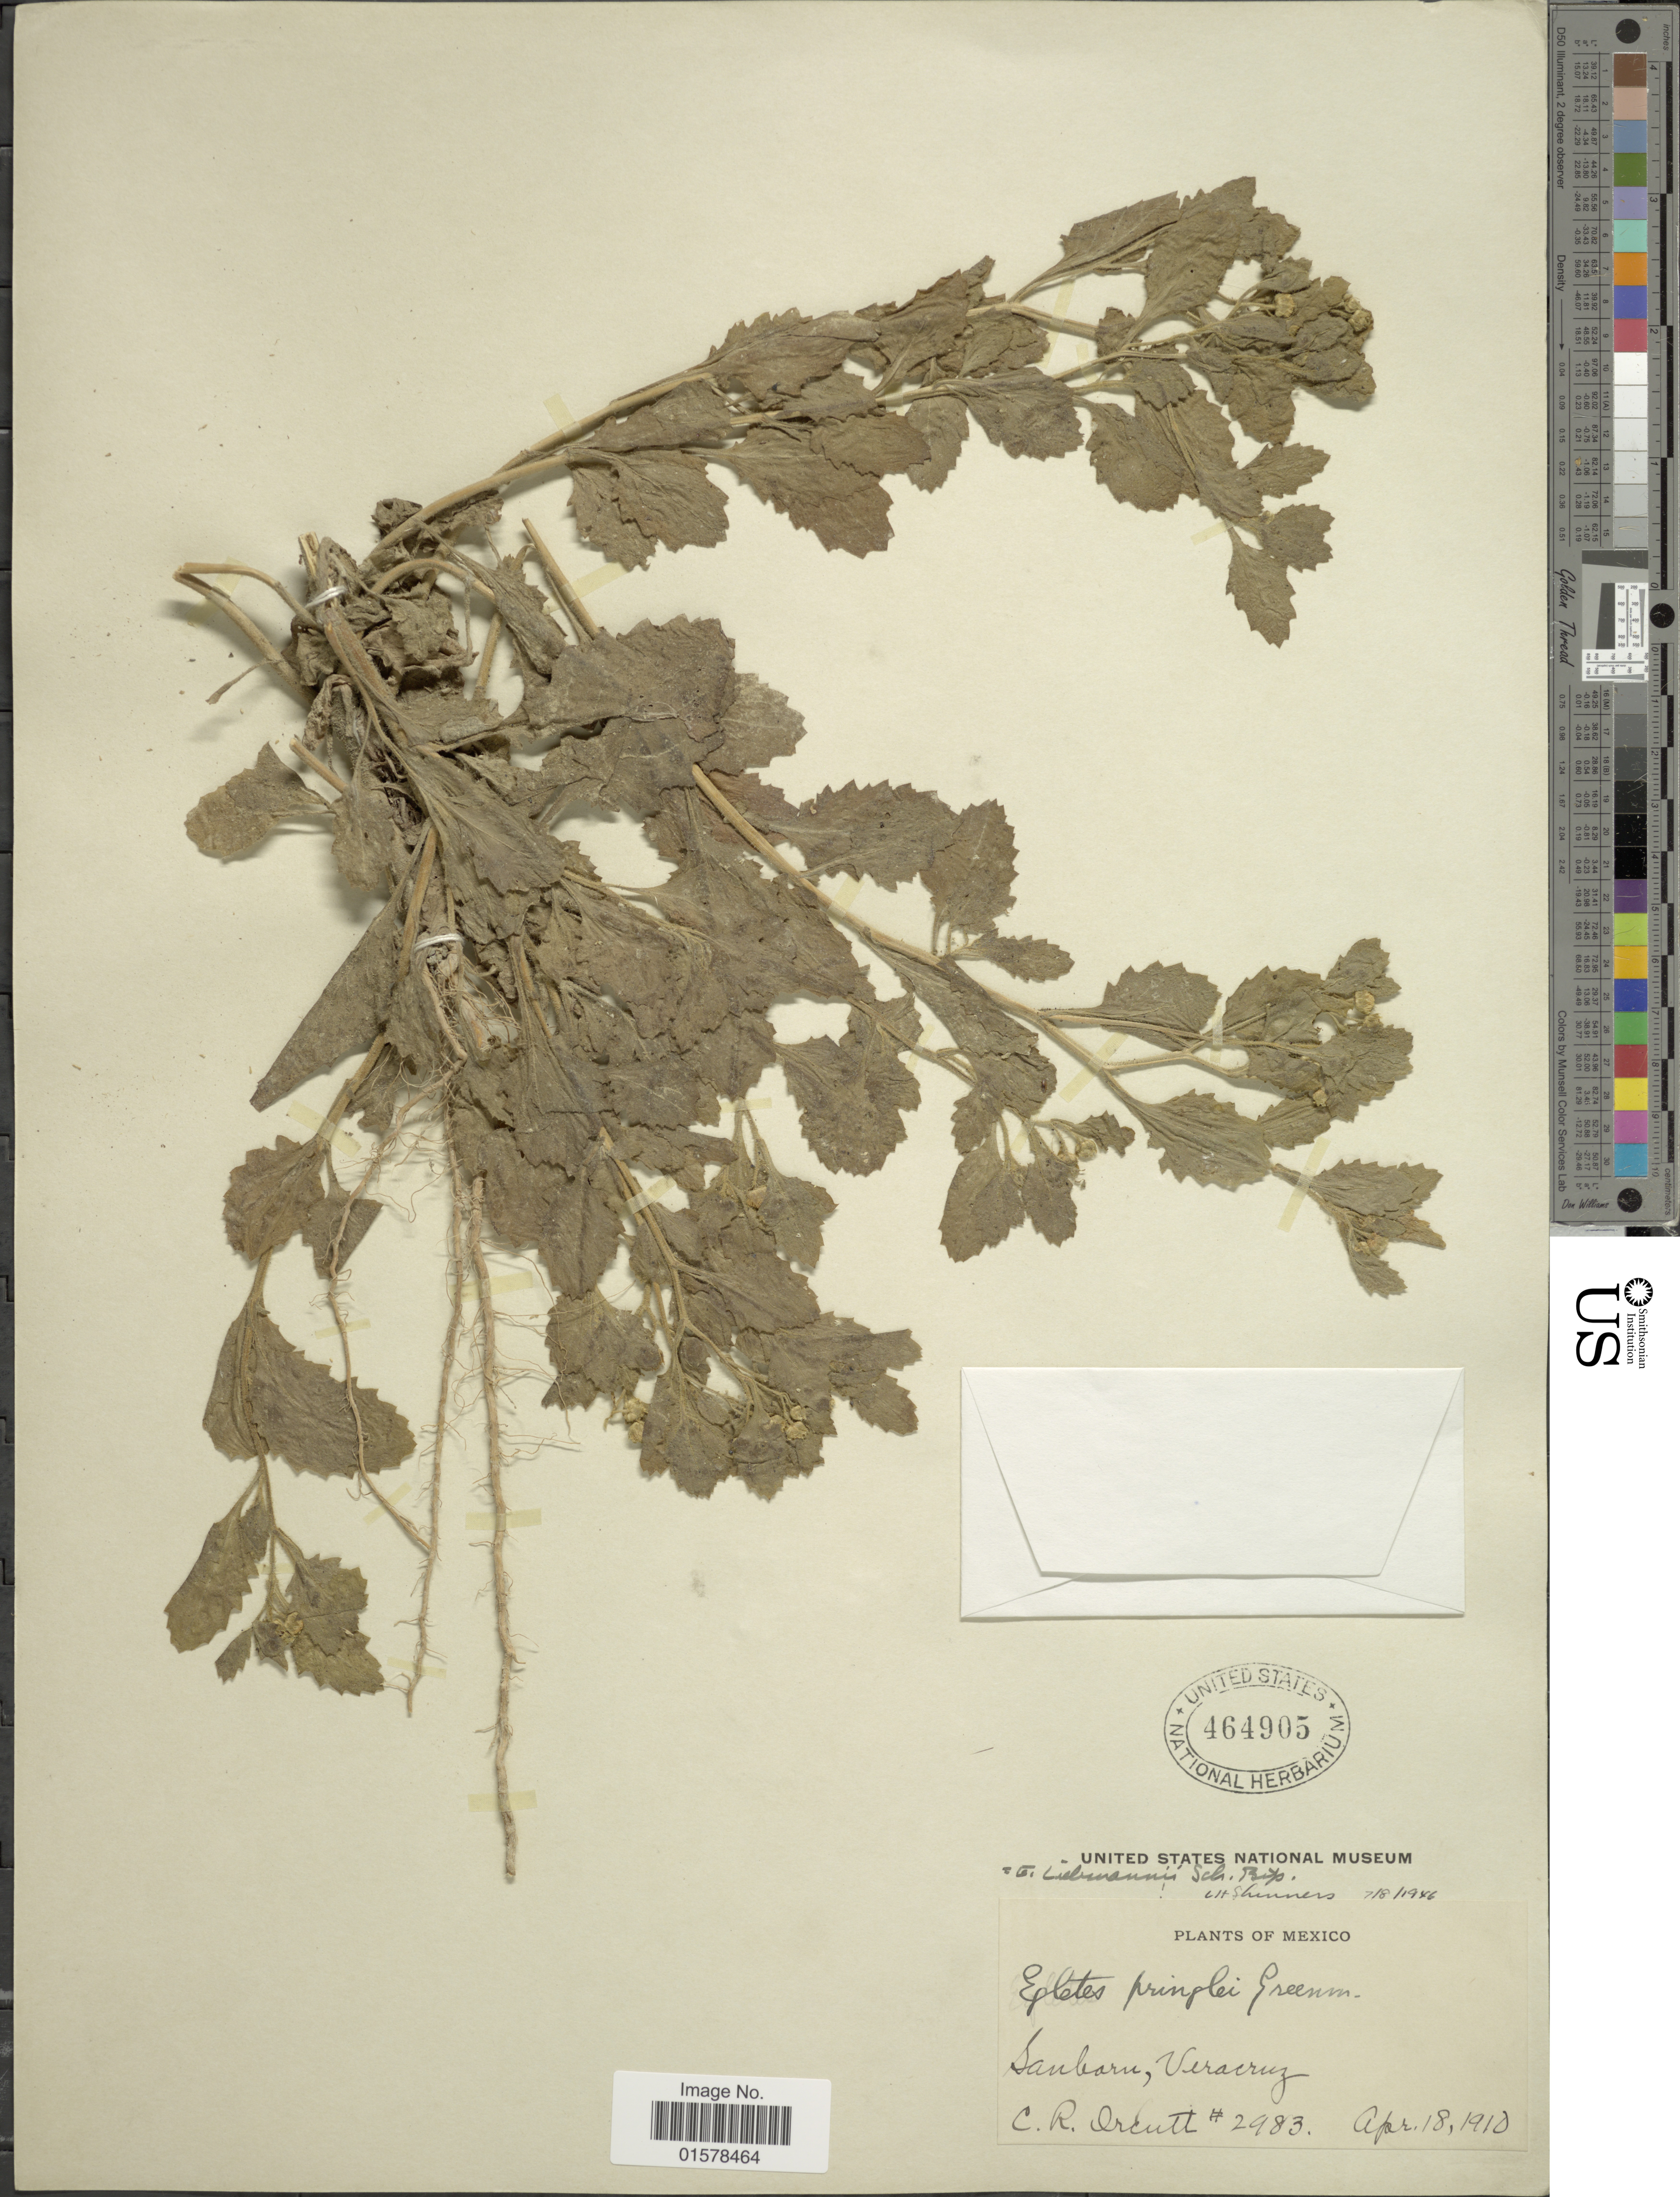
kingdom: Plantae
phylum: Tracheophyta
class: Magnoliopsida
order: Asterales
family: Asteraceae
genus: Egletes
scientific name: Egletes liebmannii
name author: Sch. Bip. ex Hemsl.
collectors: C. R. Orcutt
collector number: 2983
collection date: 1910-04-18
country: Mexico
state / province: Veracruz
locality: Mexico. Sanbarn, Veracruz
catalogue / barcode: US 464905